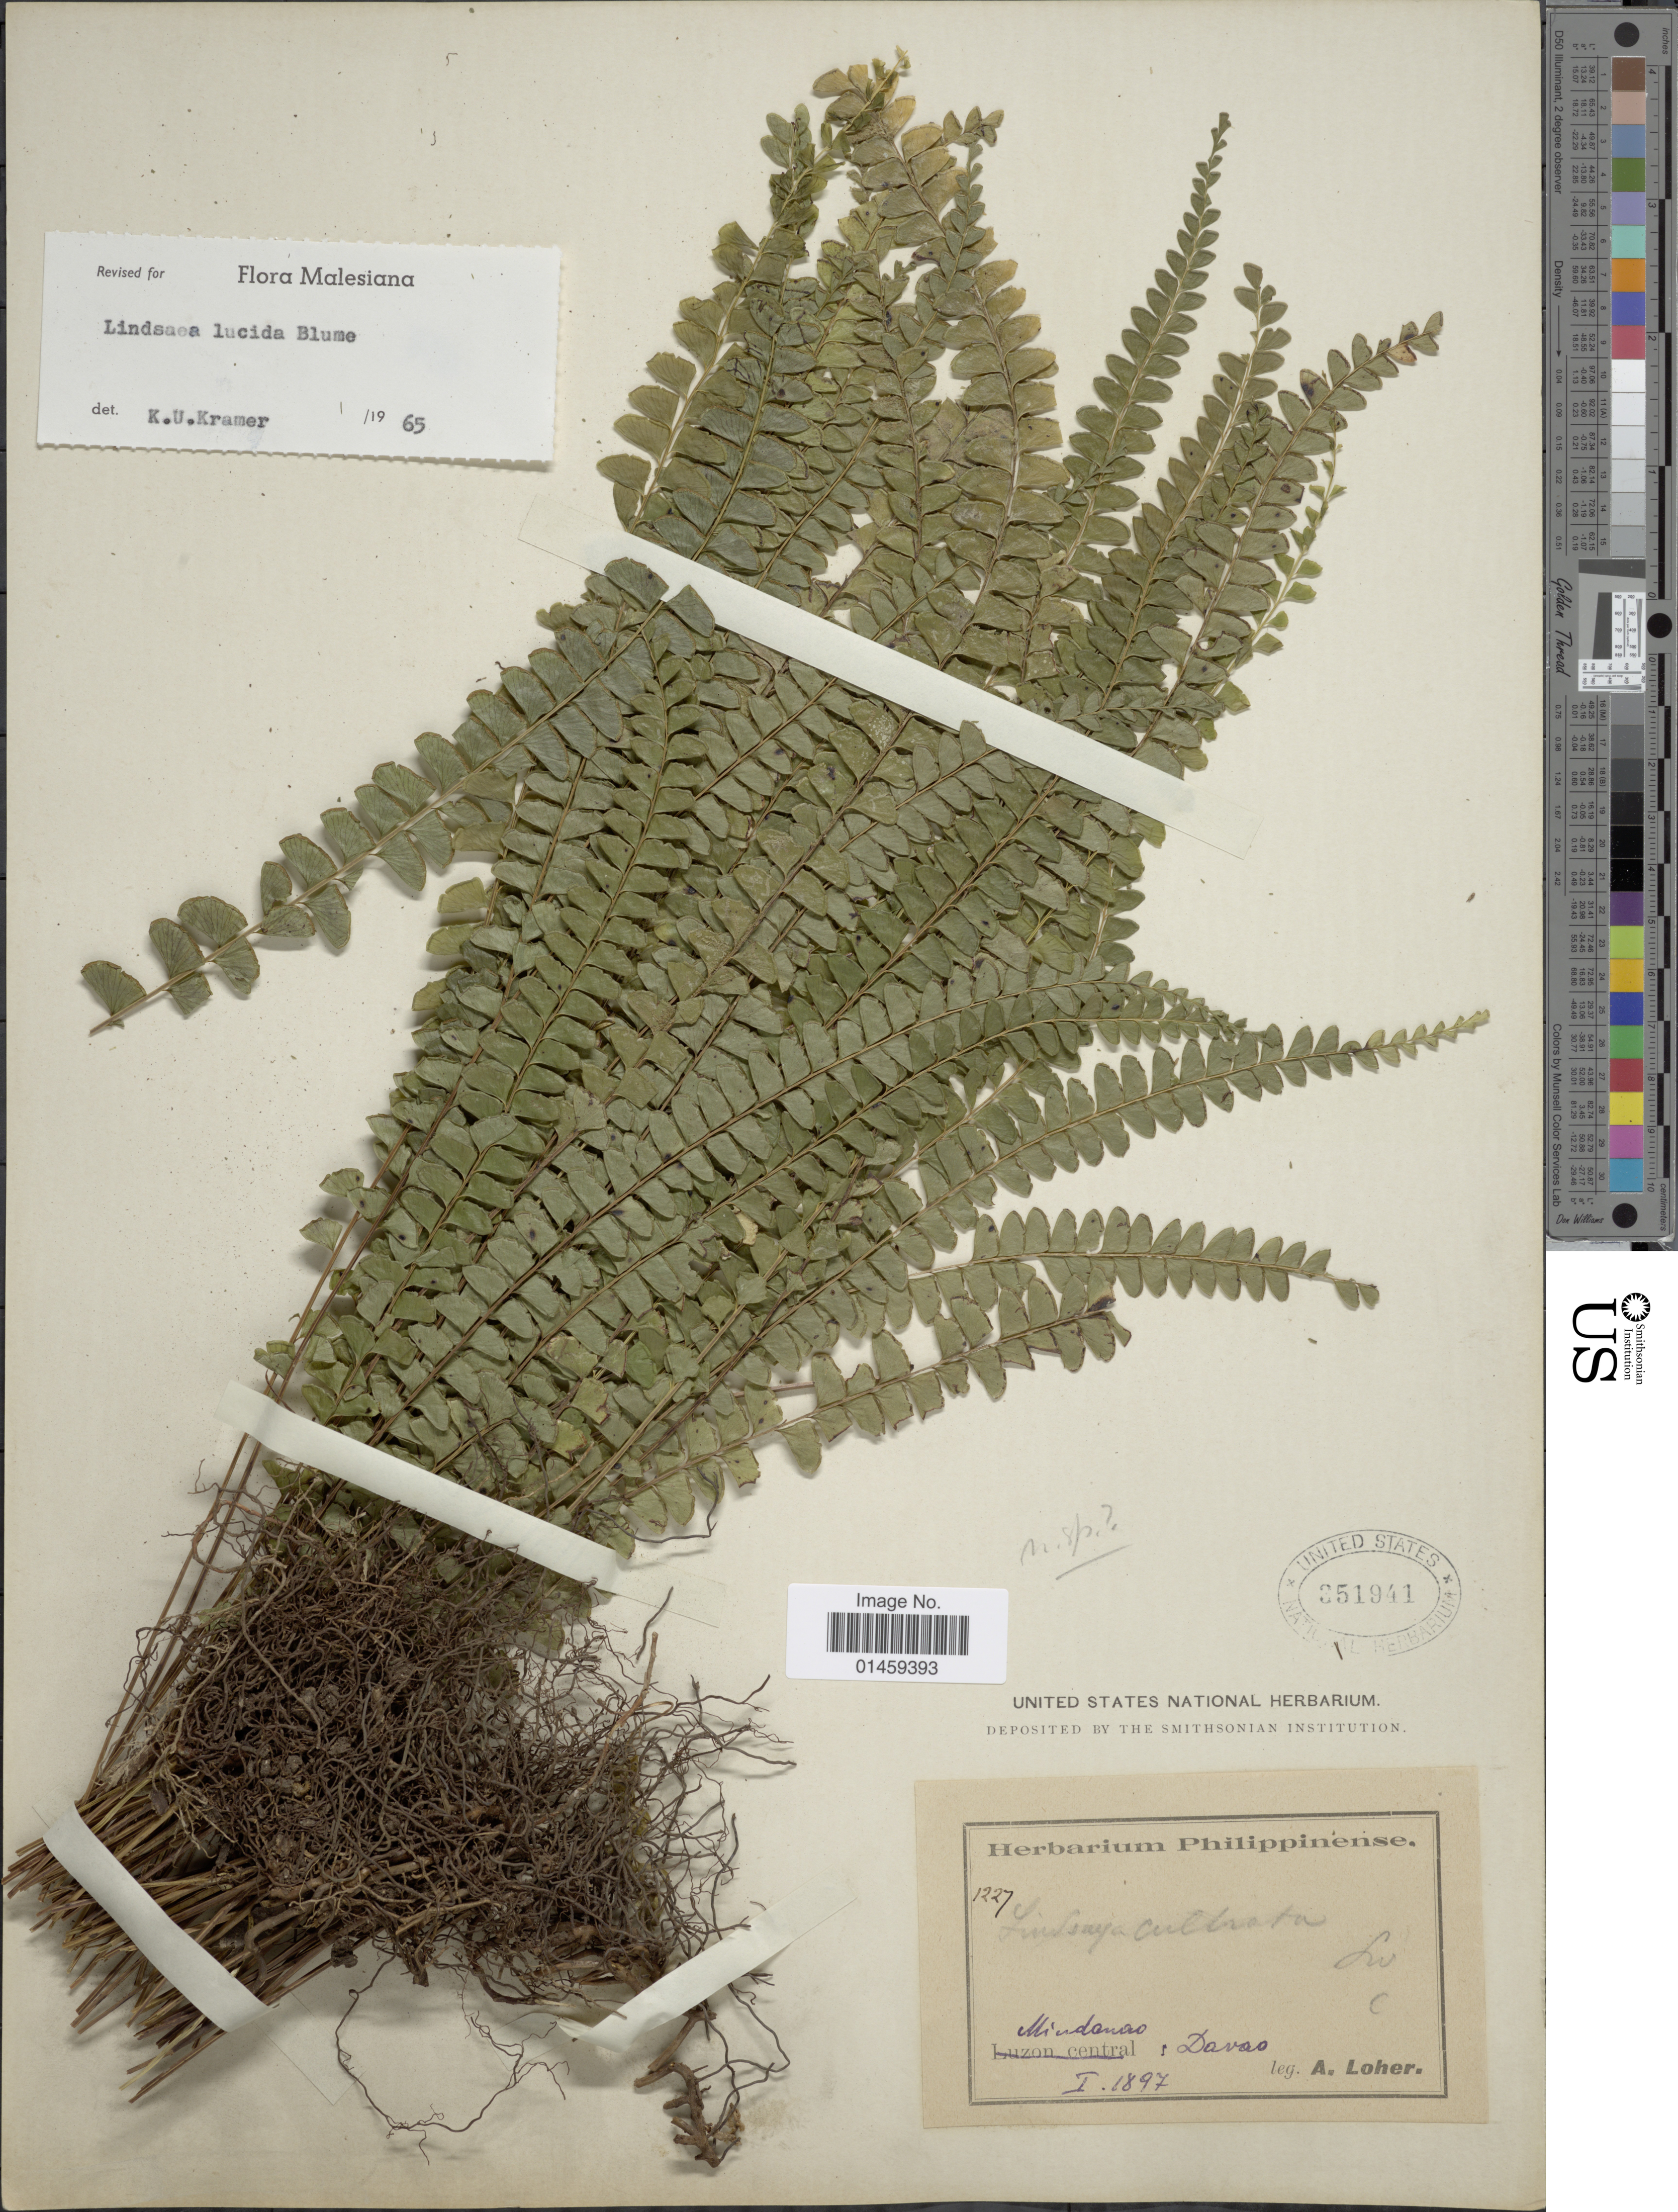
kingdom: Plantae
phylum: Tracheophyta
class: Polypodiopsida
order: Polypodiales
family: Lindsaeaceae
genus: Lindsaea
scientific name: Lindsaea lucida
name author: Blume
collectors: A. Loher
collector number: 1227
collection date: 1897-01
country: Philippines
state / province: Davao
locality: Mindanao.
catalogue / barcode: US 351941